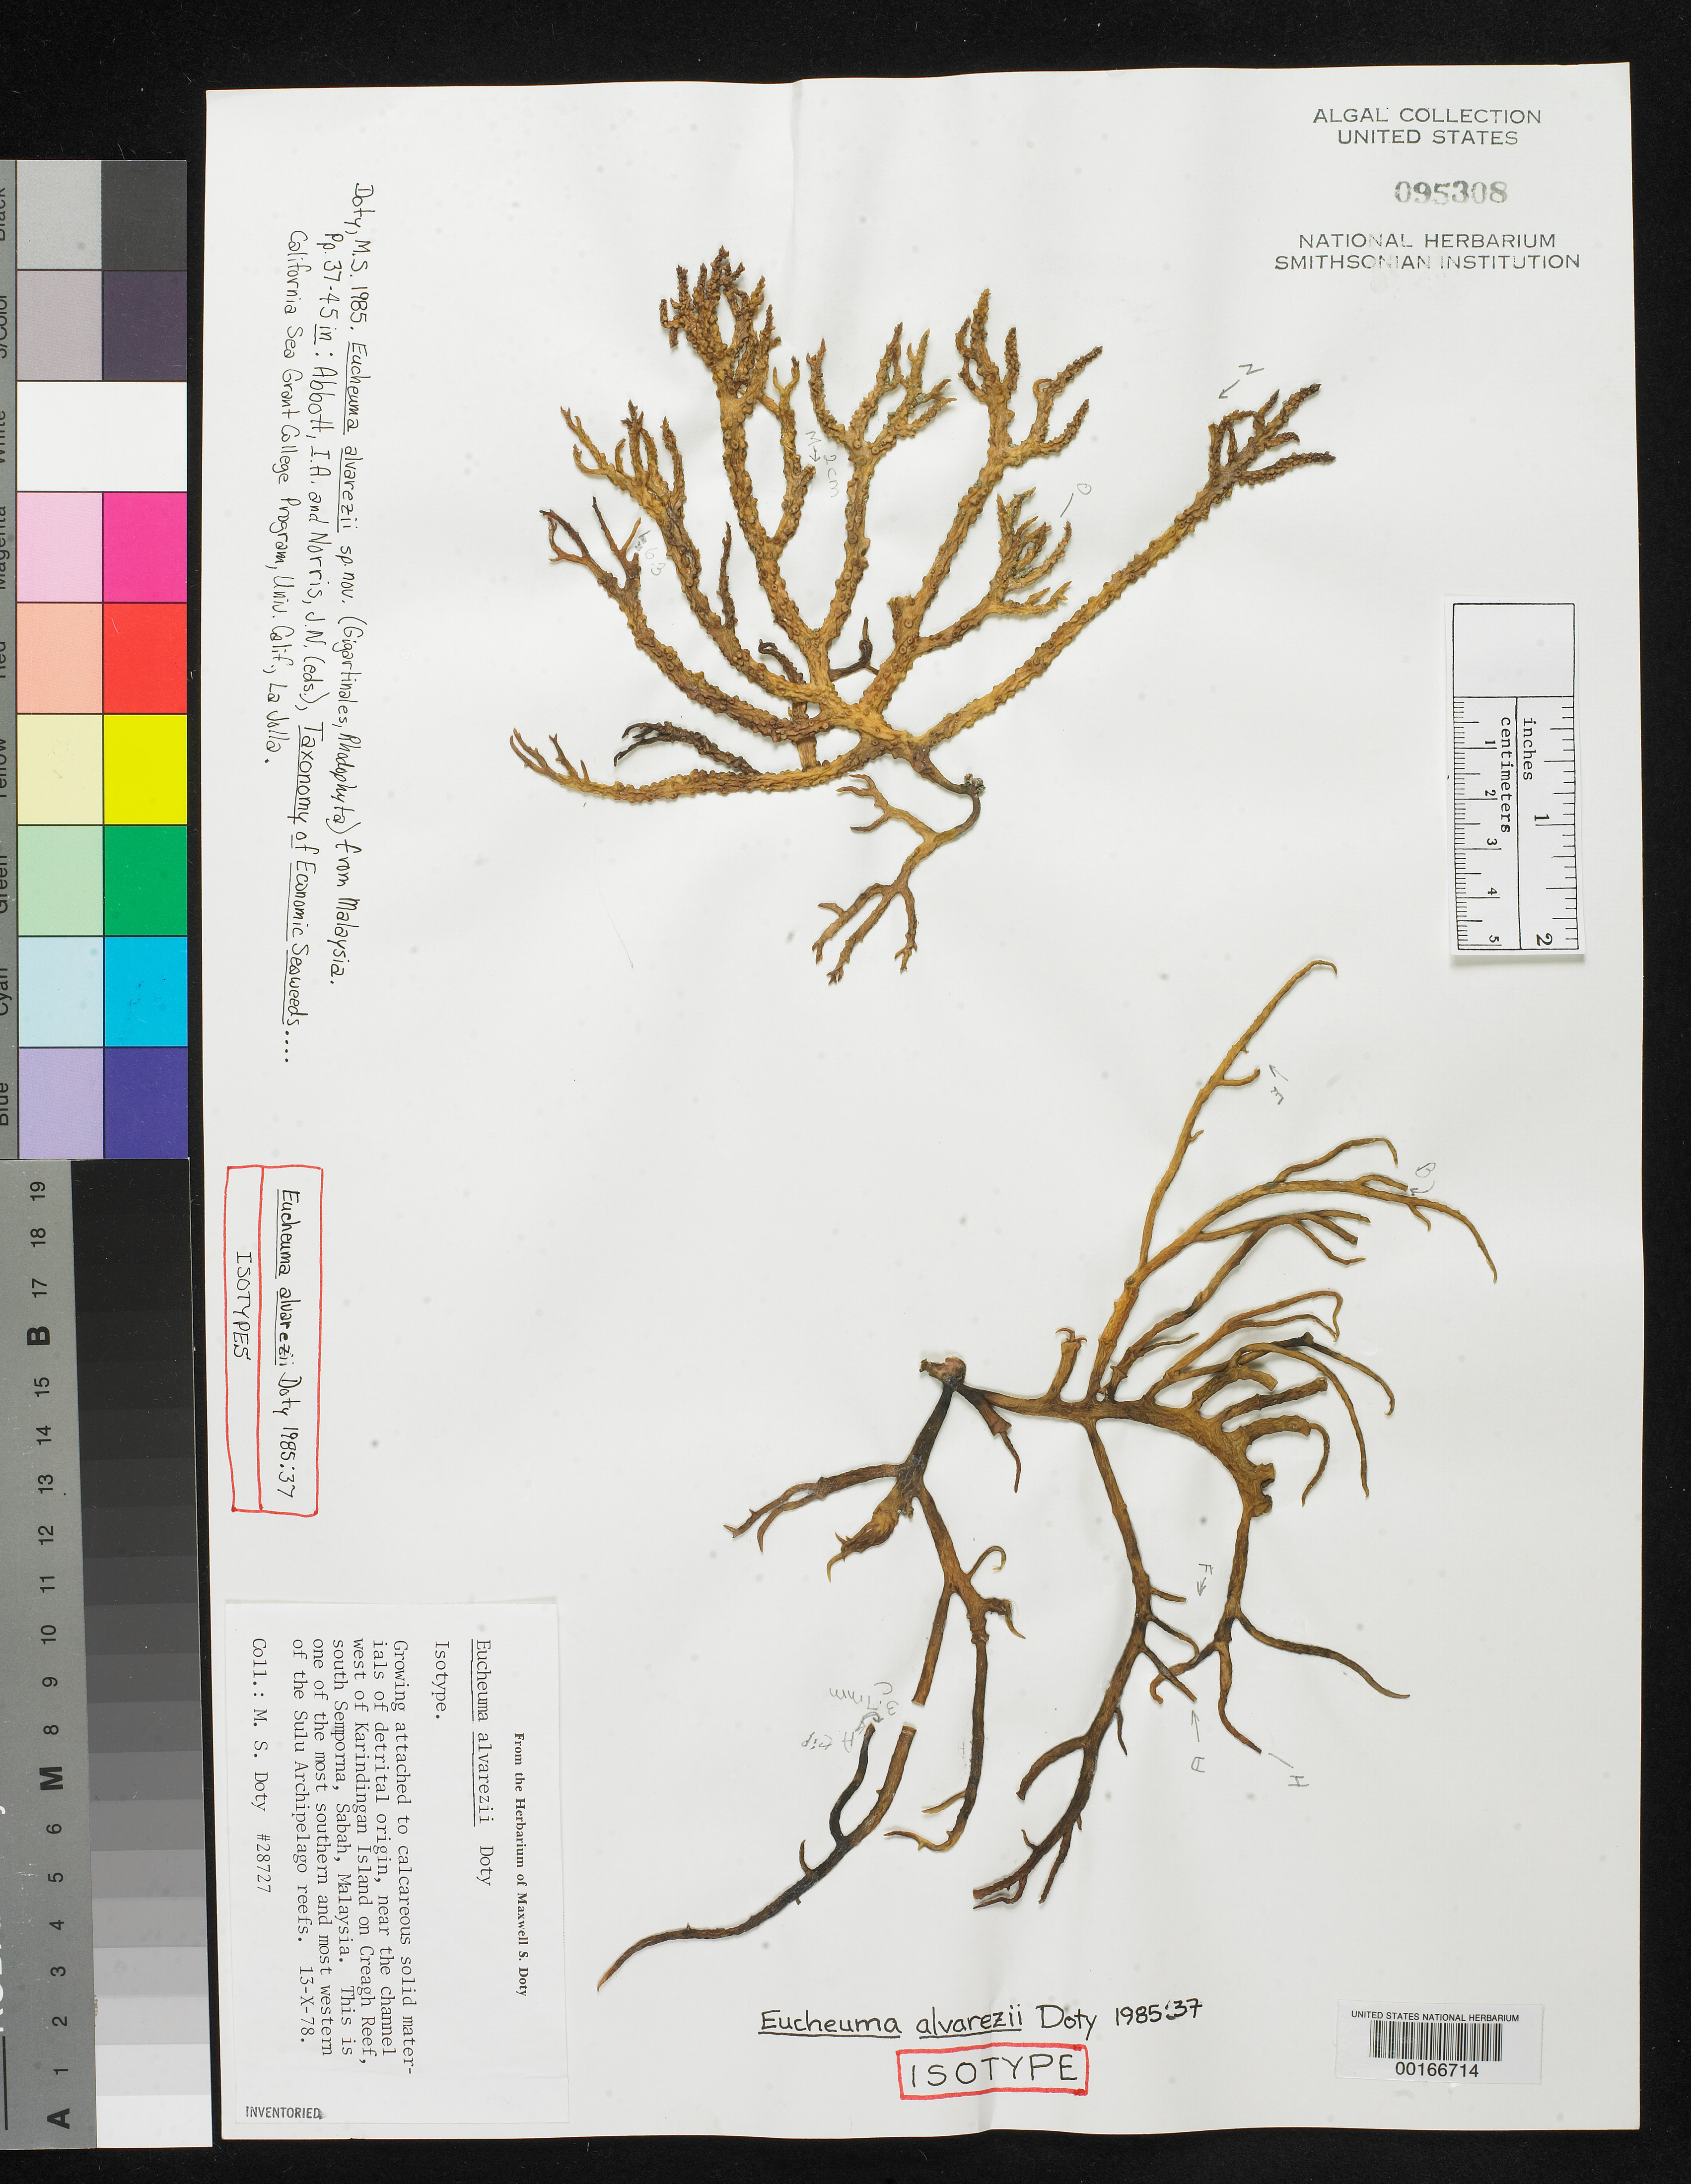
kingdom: Plantae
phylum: Rhodophyta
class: Florideophyceae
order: Gigartinales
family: Solieriaceae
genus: Eucheuma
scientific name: Eucheuma alvarezii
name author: Doty in I.A. Abbott & J.N. Norris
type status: Isotype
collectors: M. S. Doty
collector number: MSD 28727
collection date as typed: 13 Oct 1978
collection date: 1978-10-13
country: Malaysia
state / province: Sabah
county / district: Semporna District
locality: Creagh Reef, channel west of Karindingan Island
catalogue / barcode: US 95308